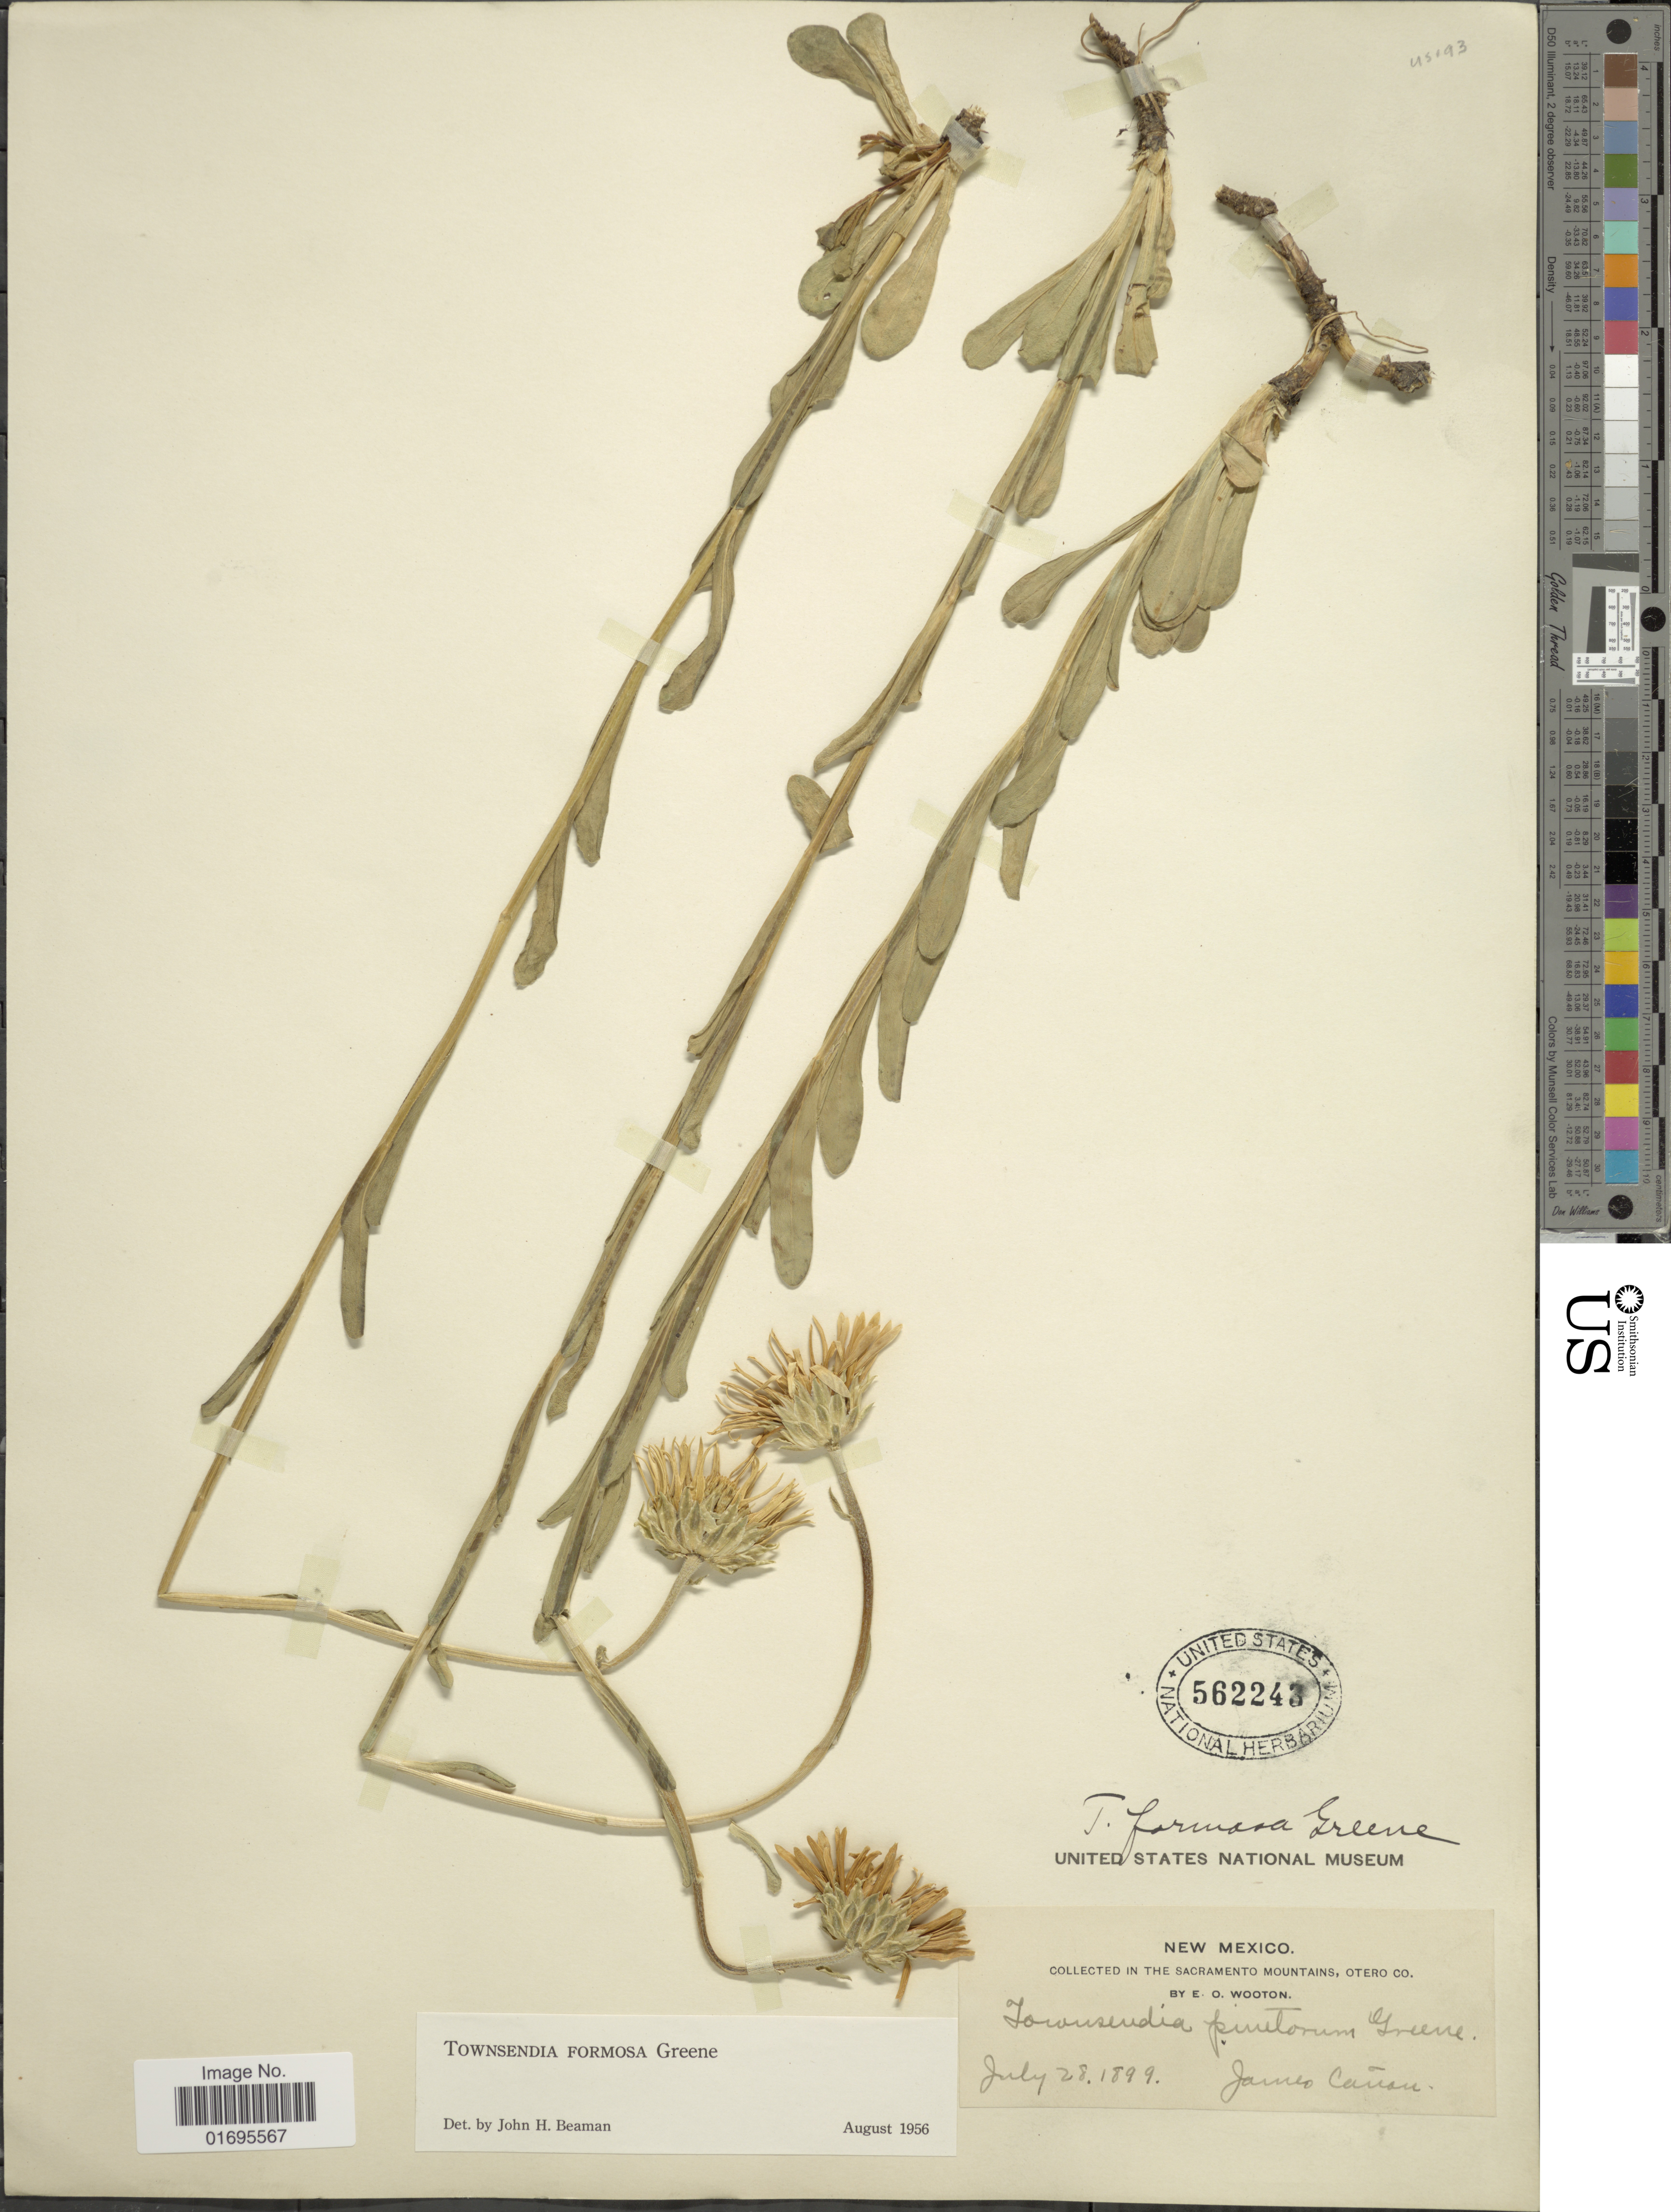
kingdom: Plantae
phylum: Tracheophyta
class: Magnoliopsida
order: Asterales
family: Asteraceae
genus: Townsendia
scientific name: Townsendia formosa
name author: Greene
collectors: E. O. Wooton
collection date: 1899-07-28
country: United States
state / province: New Mexico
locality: Sacramento Mountains, Otero Co., James Cañon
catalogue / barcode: US 562243